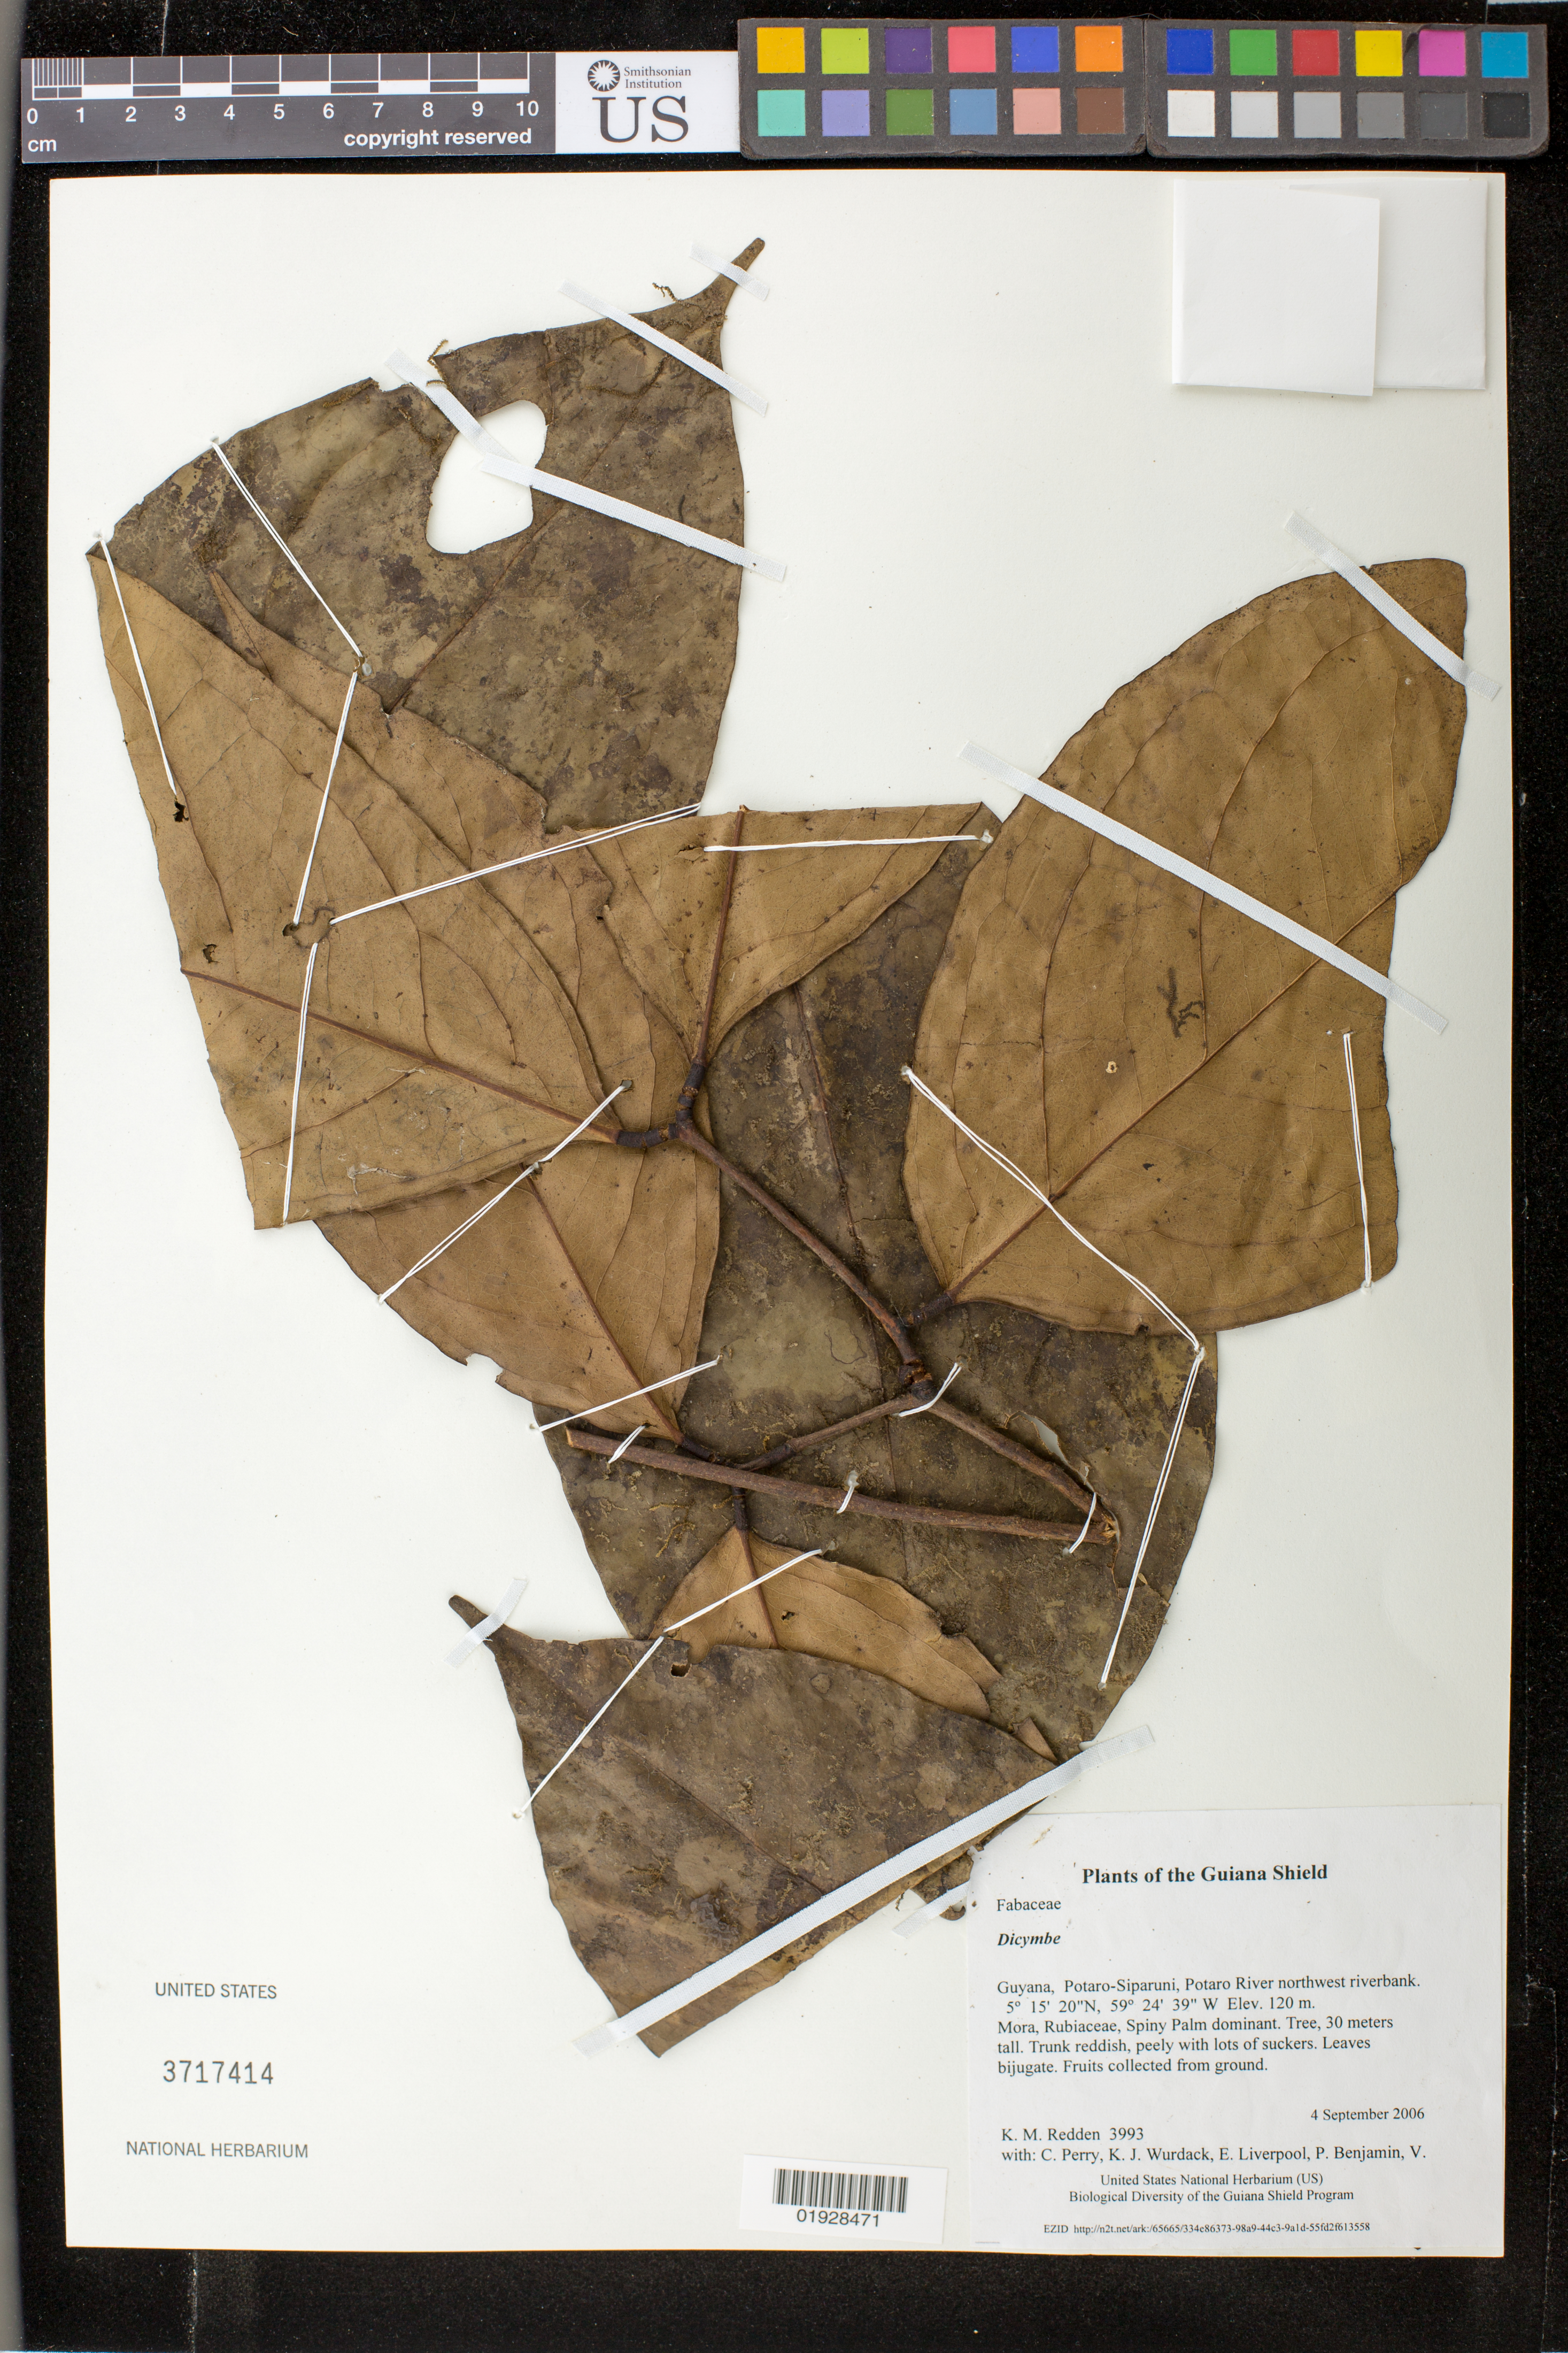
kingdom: Plantae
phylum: Tracheophyta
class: Magnoliopsida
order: Fabales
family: Fabaceae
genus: Dicymbe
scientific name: Dicymbe sp.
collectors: K. M. Redden, C. Perry, K. Wurdack, E. Liverpool, P. Benjamin, V. Benjamin & C. E. Hinchliff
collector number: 3993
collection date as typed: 4 September 2006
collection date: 2006-09-04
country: Guyana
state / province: Potaro-Siparuni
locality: Potaro River northwest riverbank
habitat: Mora, Rubiaceae, Spiny Palm dominant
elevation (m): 120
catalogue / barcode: US 3717414